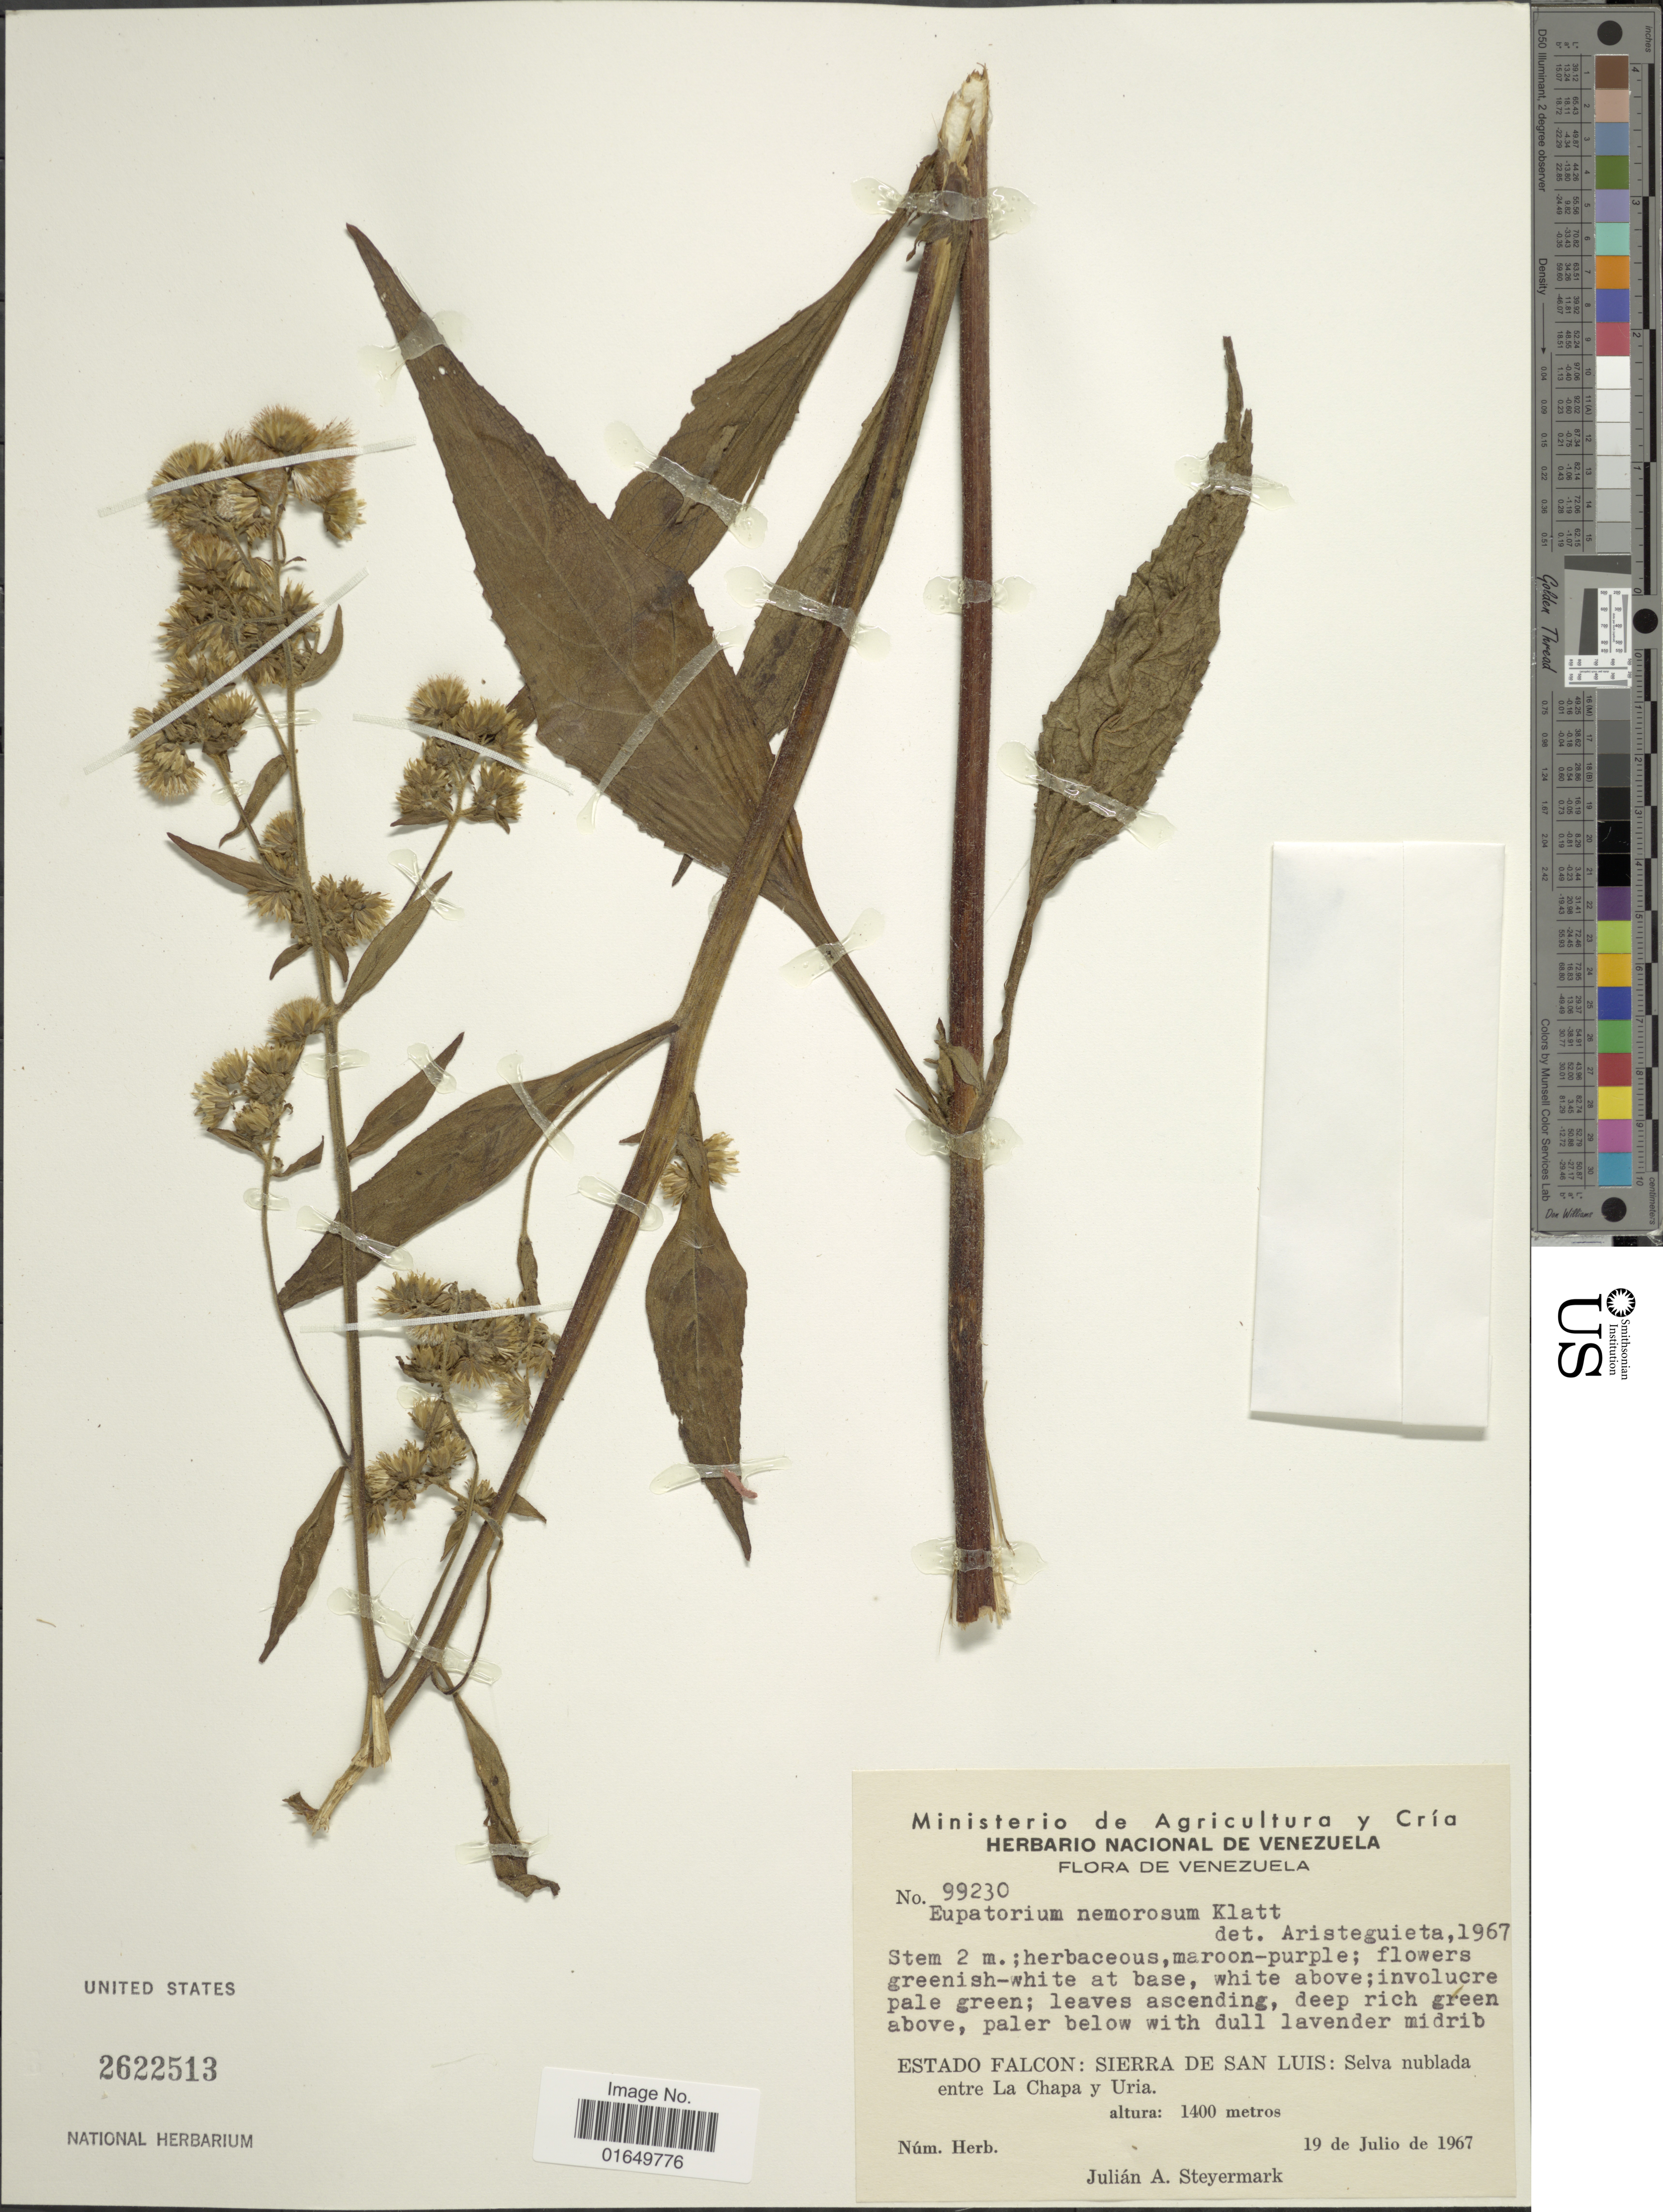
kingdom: Plantae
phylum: Tracheophyta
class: Magnoliopsida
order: Asterales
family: Asteraceae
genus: Polyanthina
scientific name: Polyanthina nemorosa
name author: (Klatt) R.M. King & H. Rob.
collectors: J. Steyermark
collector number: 99230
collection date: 1967-07-19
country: Venezuela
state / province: Falcón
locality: Sierra de San Luis: Selva nublada entre La Chapa y Uria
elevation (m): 1400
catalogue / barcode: US 2622513